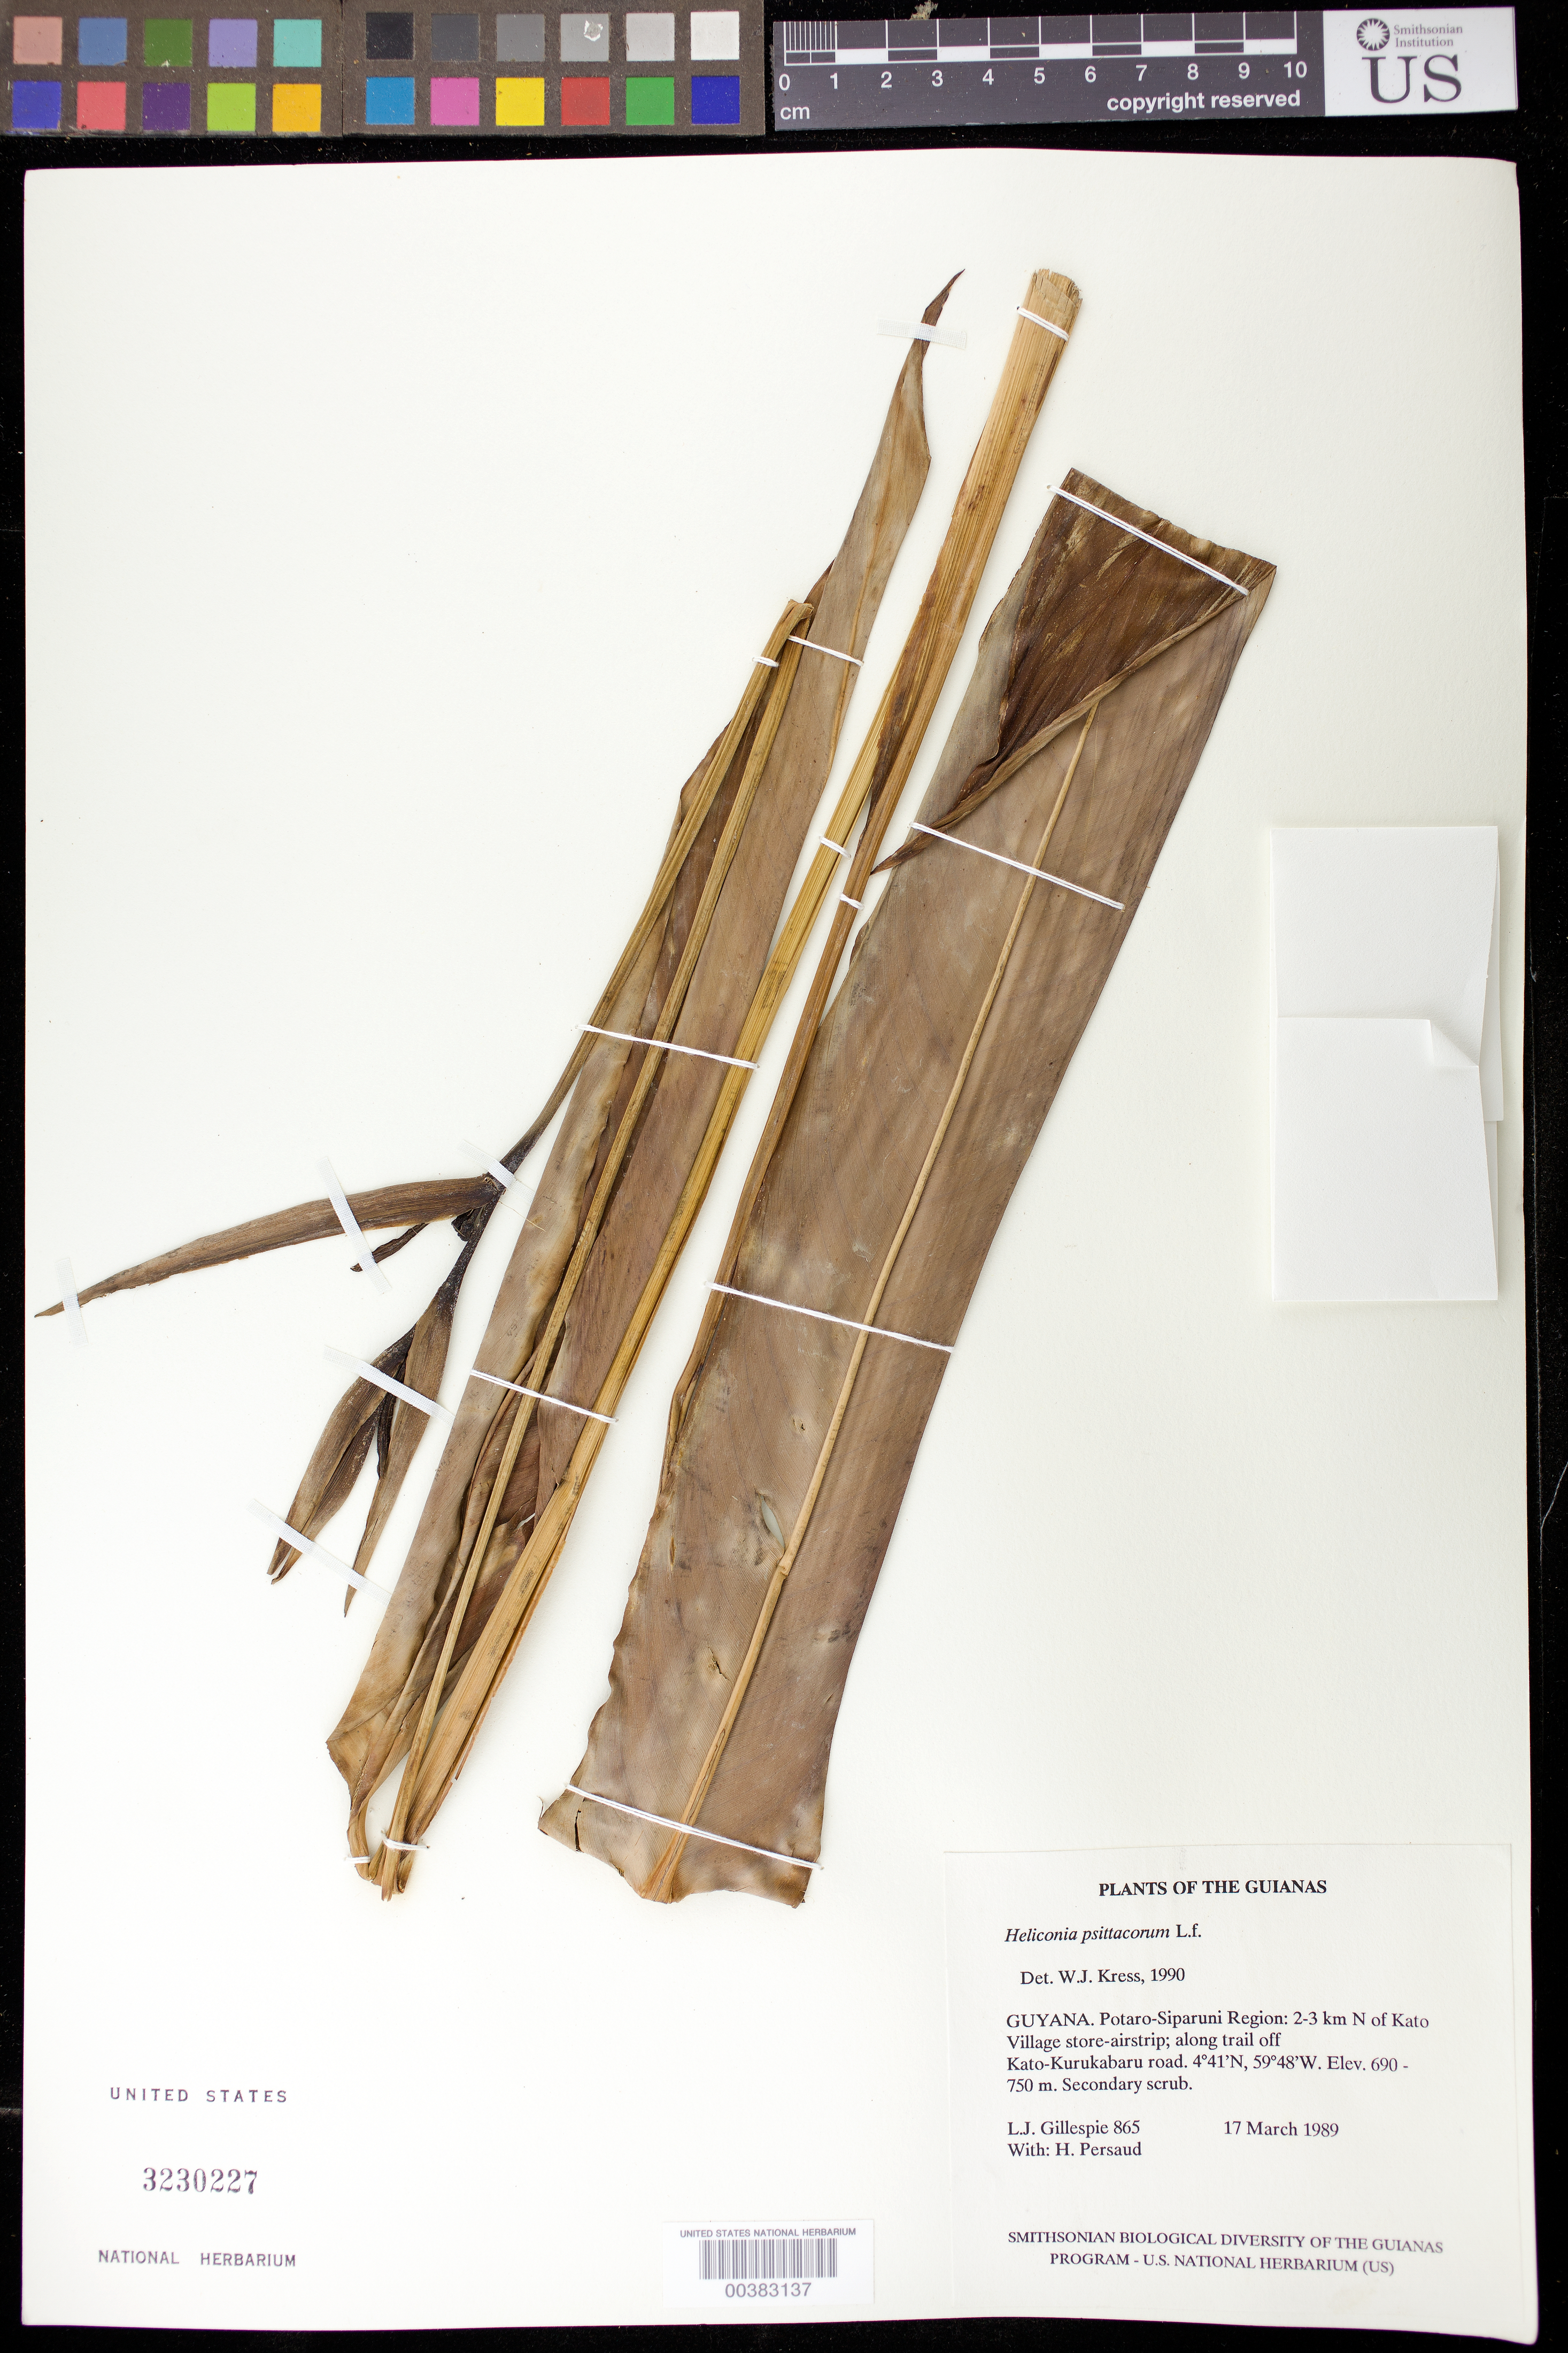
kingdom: Plantae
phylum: Tracheophyta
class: Liliopsida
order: Zingiberales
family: Heliconiaceae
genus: Heliconia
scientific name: Heliconia psittacorum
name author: L. f.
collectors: L. J. Gillespie & H. Persaud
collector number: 865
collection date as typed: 17 Mar 1989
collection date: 1989-03-17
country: Guyana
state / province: Potaro-Siparuni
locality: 2-3 km n of kato village store-airstrip; along trail off kato-kurukabaru road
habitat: Secondary scrub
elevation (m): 690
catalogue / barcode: US 3230227